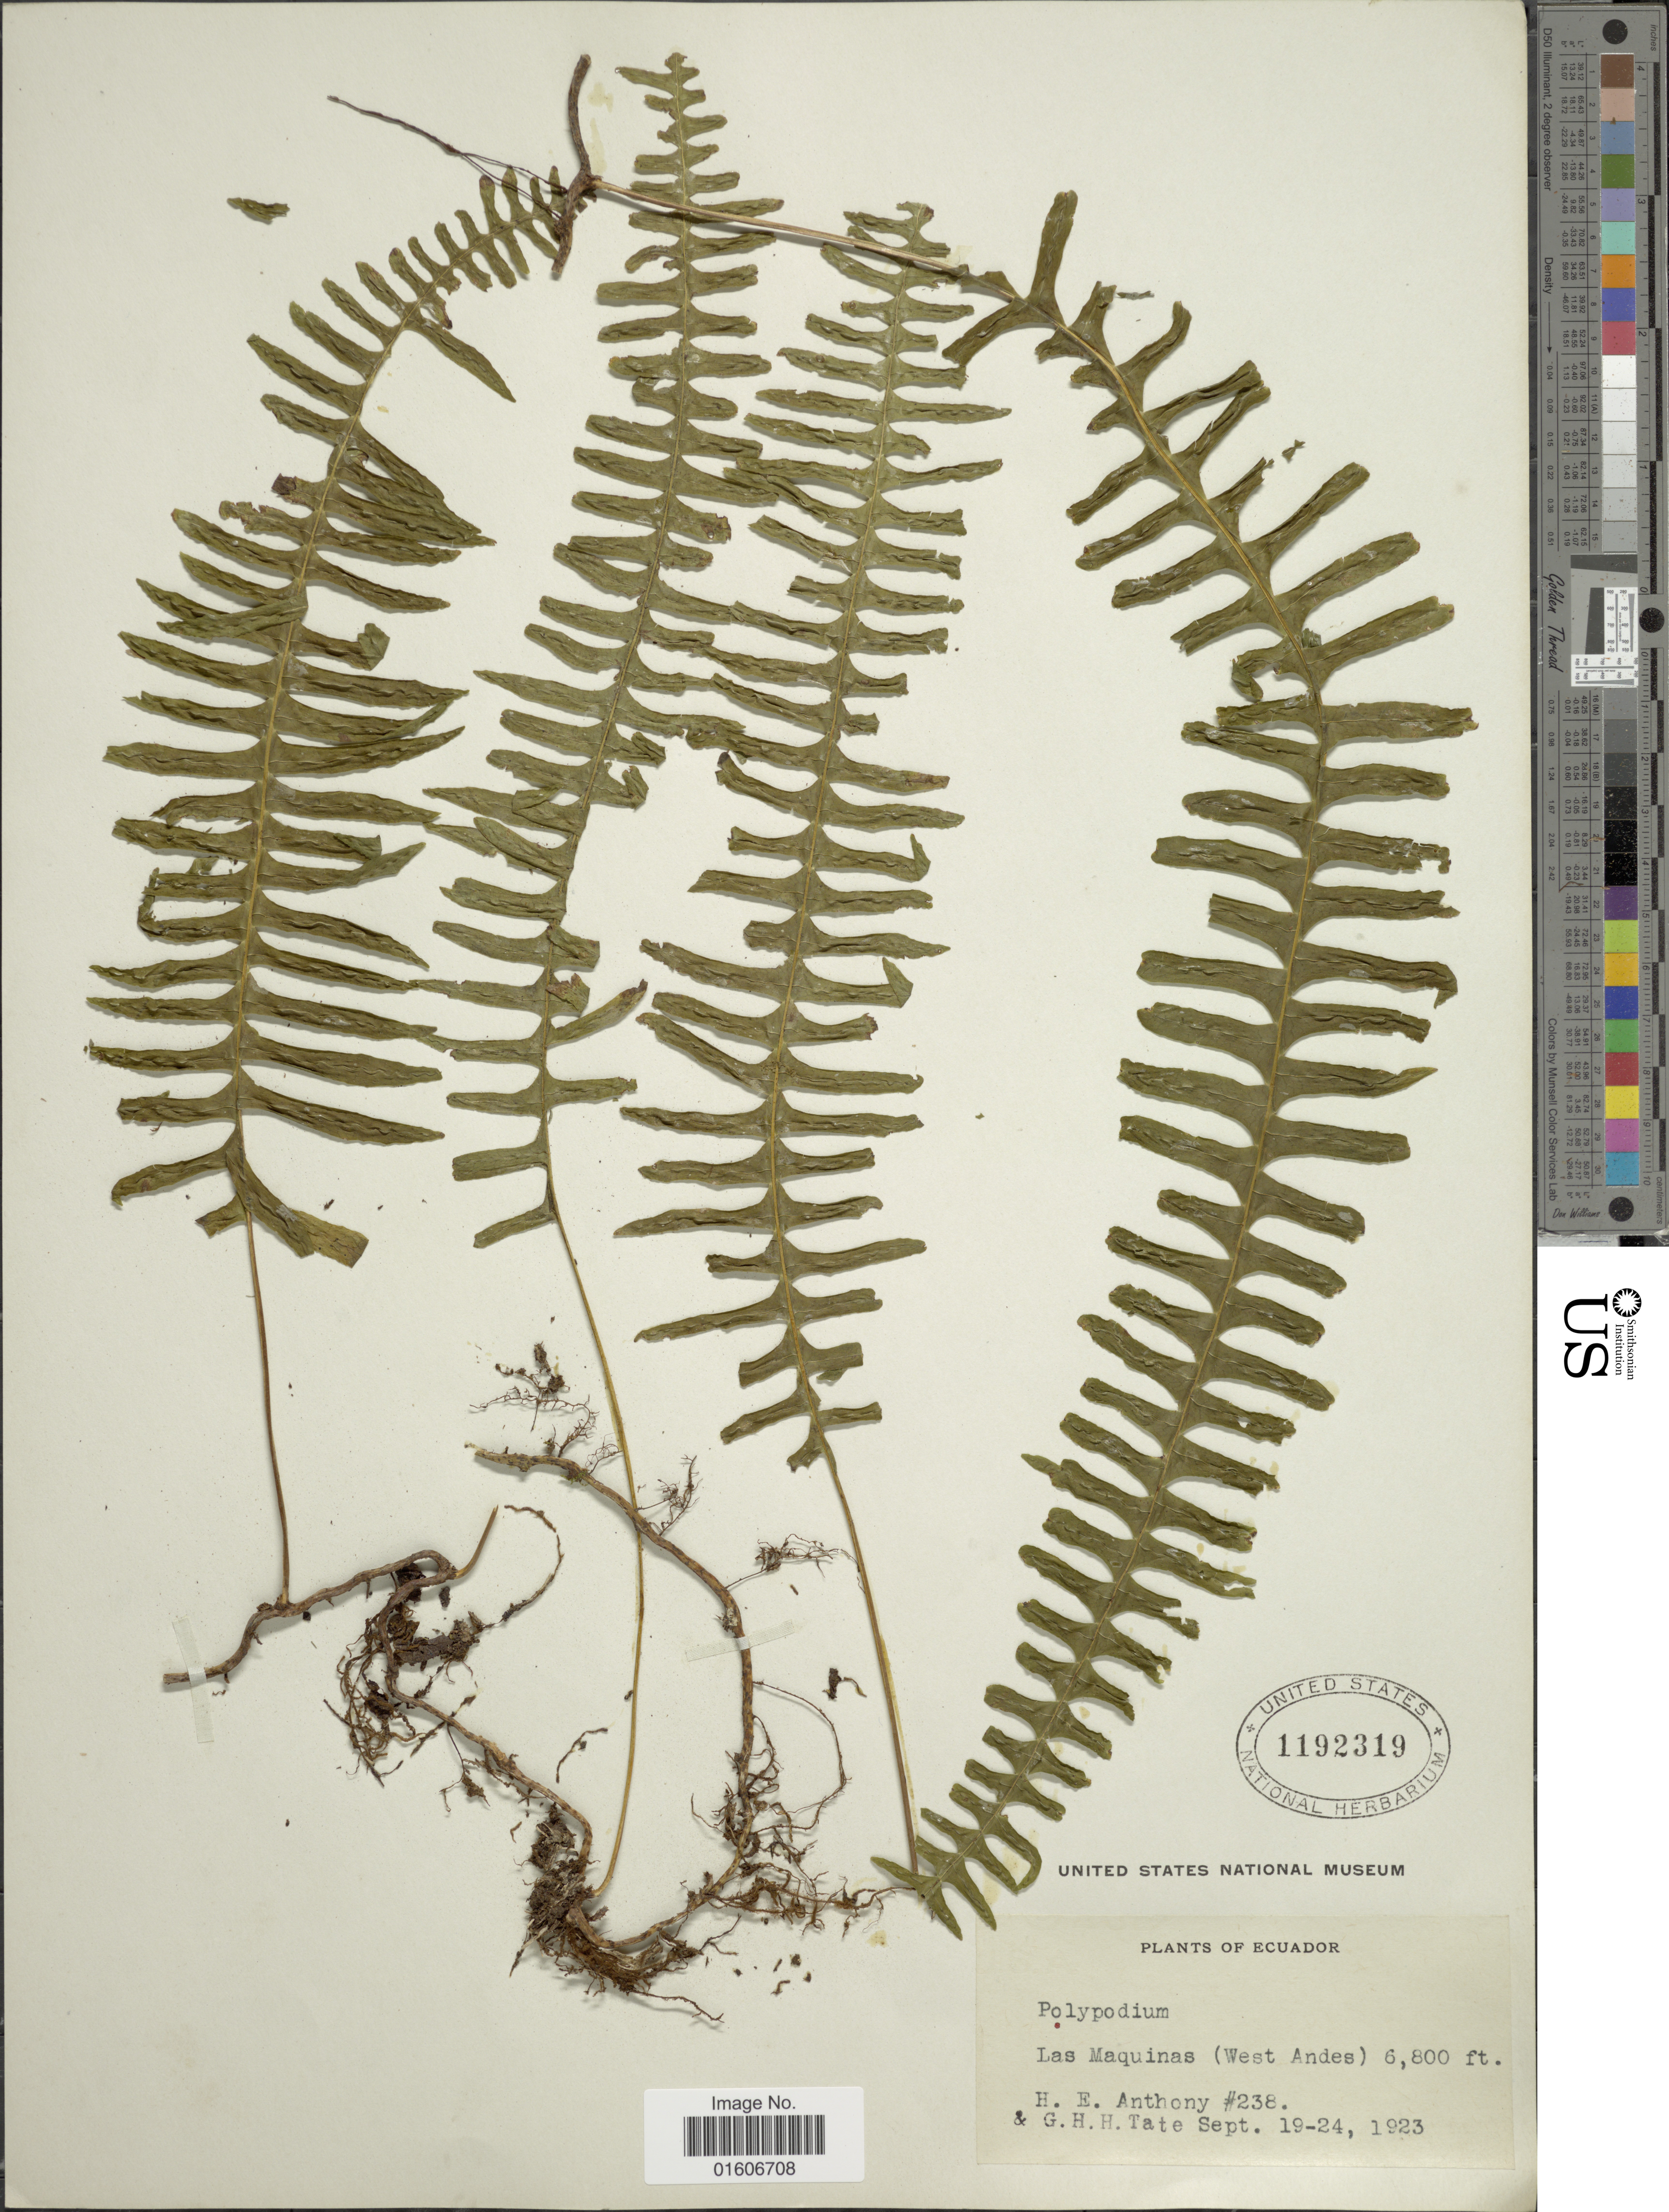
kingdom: Plantae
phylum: Tracheophyta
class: Polypodiopsida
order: Polypodiales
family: Polypodiaceae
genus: Serpocaulon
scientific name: Serpocaulon loriceum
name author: (L.) A.R. Sm.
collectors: H. E. Anthony & G. H. H.Tate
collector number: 238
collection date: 1923-09-19/1923-09-24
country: Ecuador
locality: Las Maquinas (West Andes)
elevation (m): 2073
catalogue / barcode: US 1192319